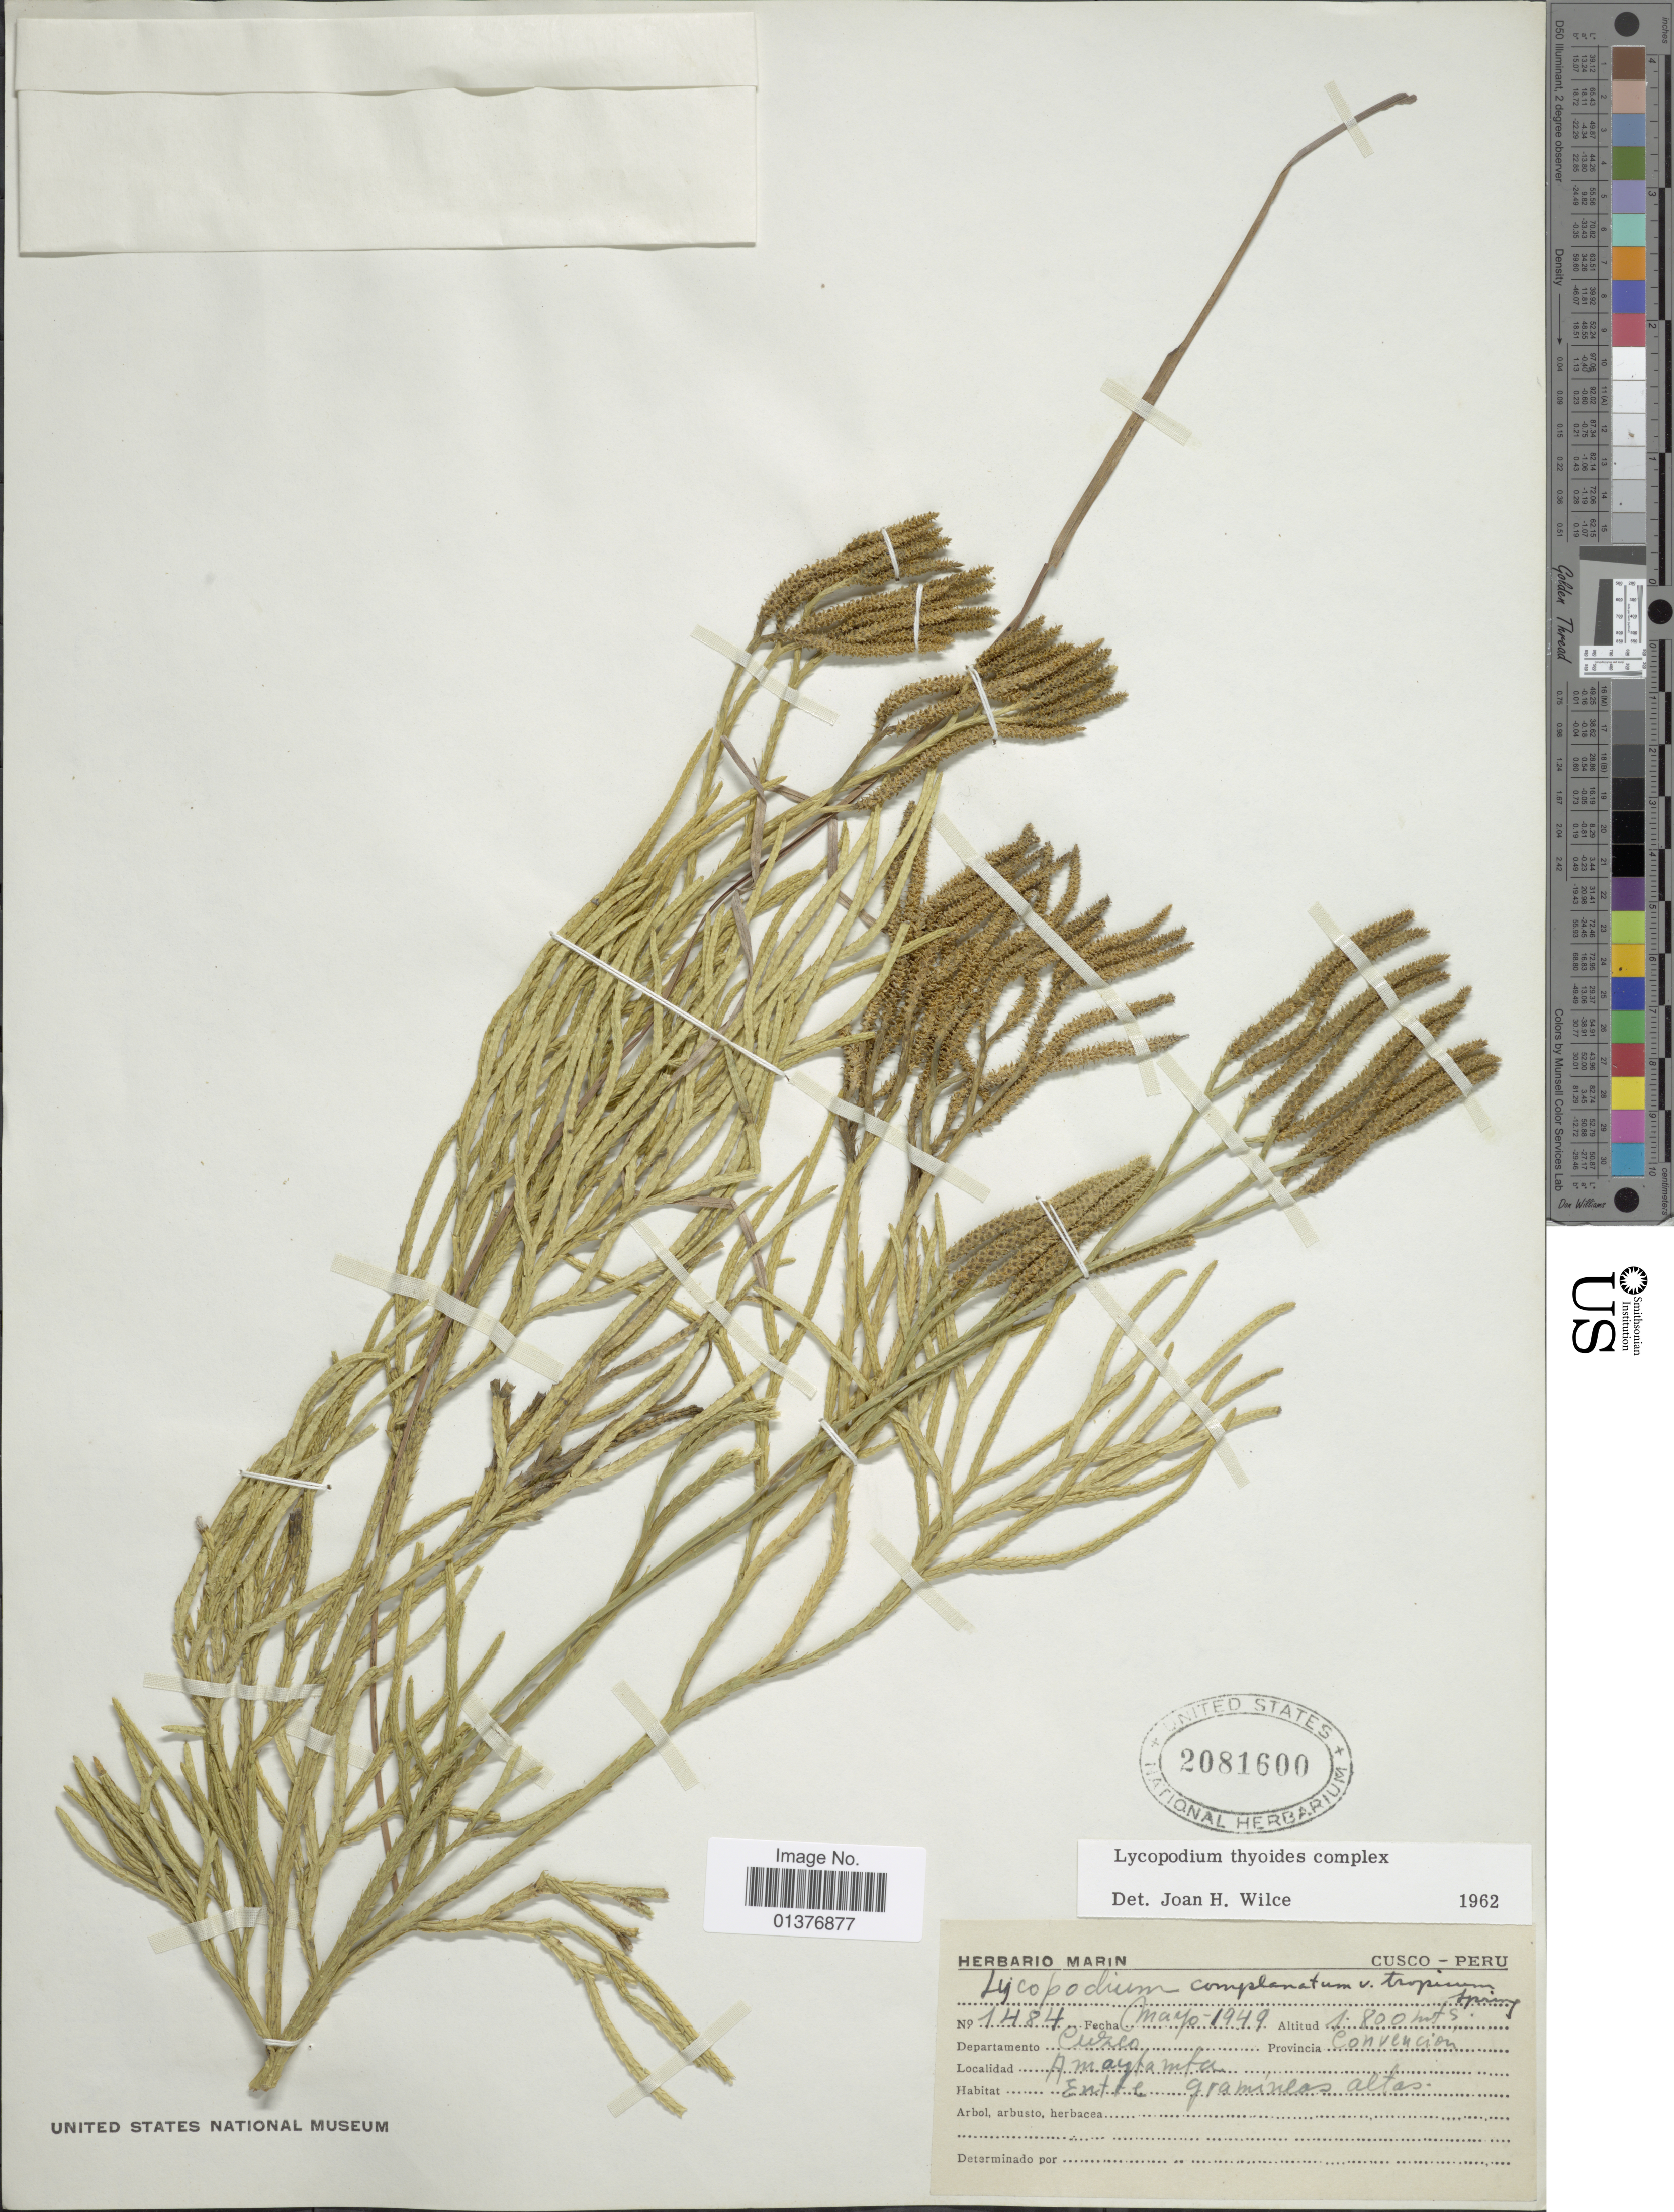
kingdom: Plantae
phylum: Tracheophyta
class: Lycopodiopsida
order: Lycopodiales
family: Lycopodiaceae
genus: Diphasiastrum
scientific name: Diphasiastrum thyoides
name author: (Humb. & Bonpl. ex Willd.) Holub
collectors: -. Marin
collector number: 1484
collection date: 1949-05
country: Peru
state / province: Cusco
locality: Amaytamba, Convencion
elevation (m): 1800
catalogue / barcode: US 2081600